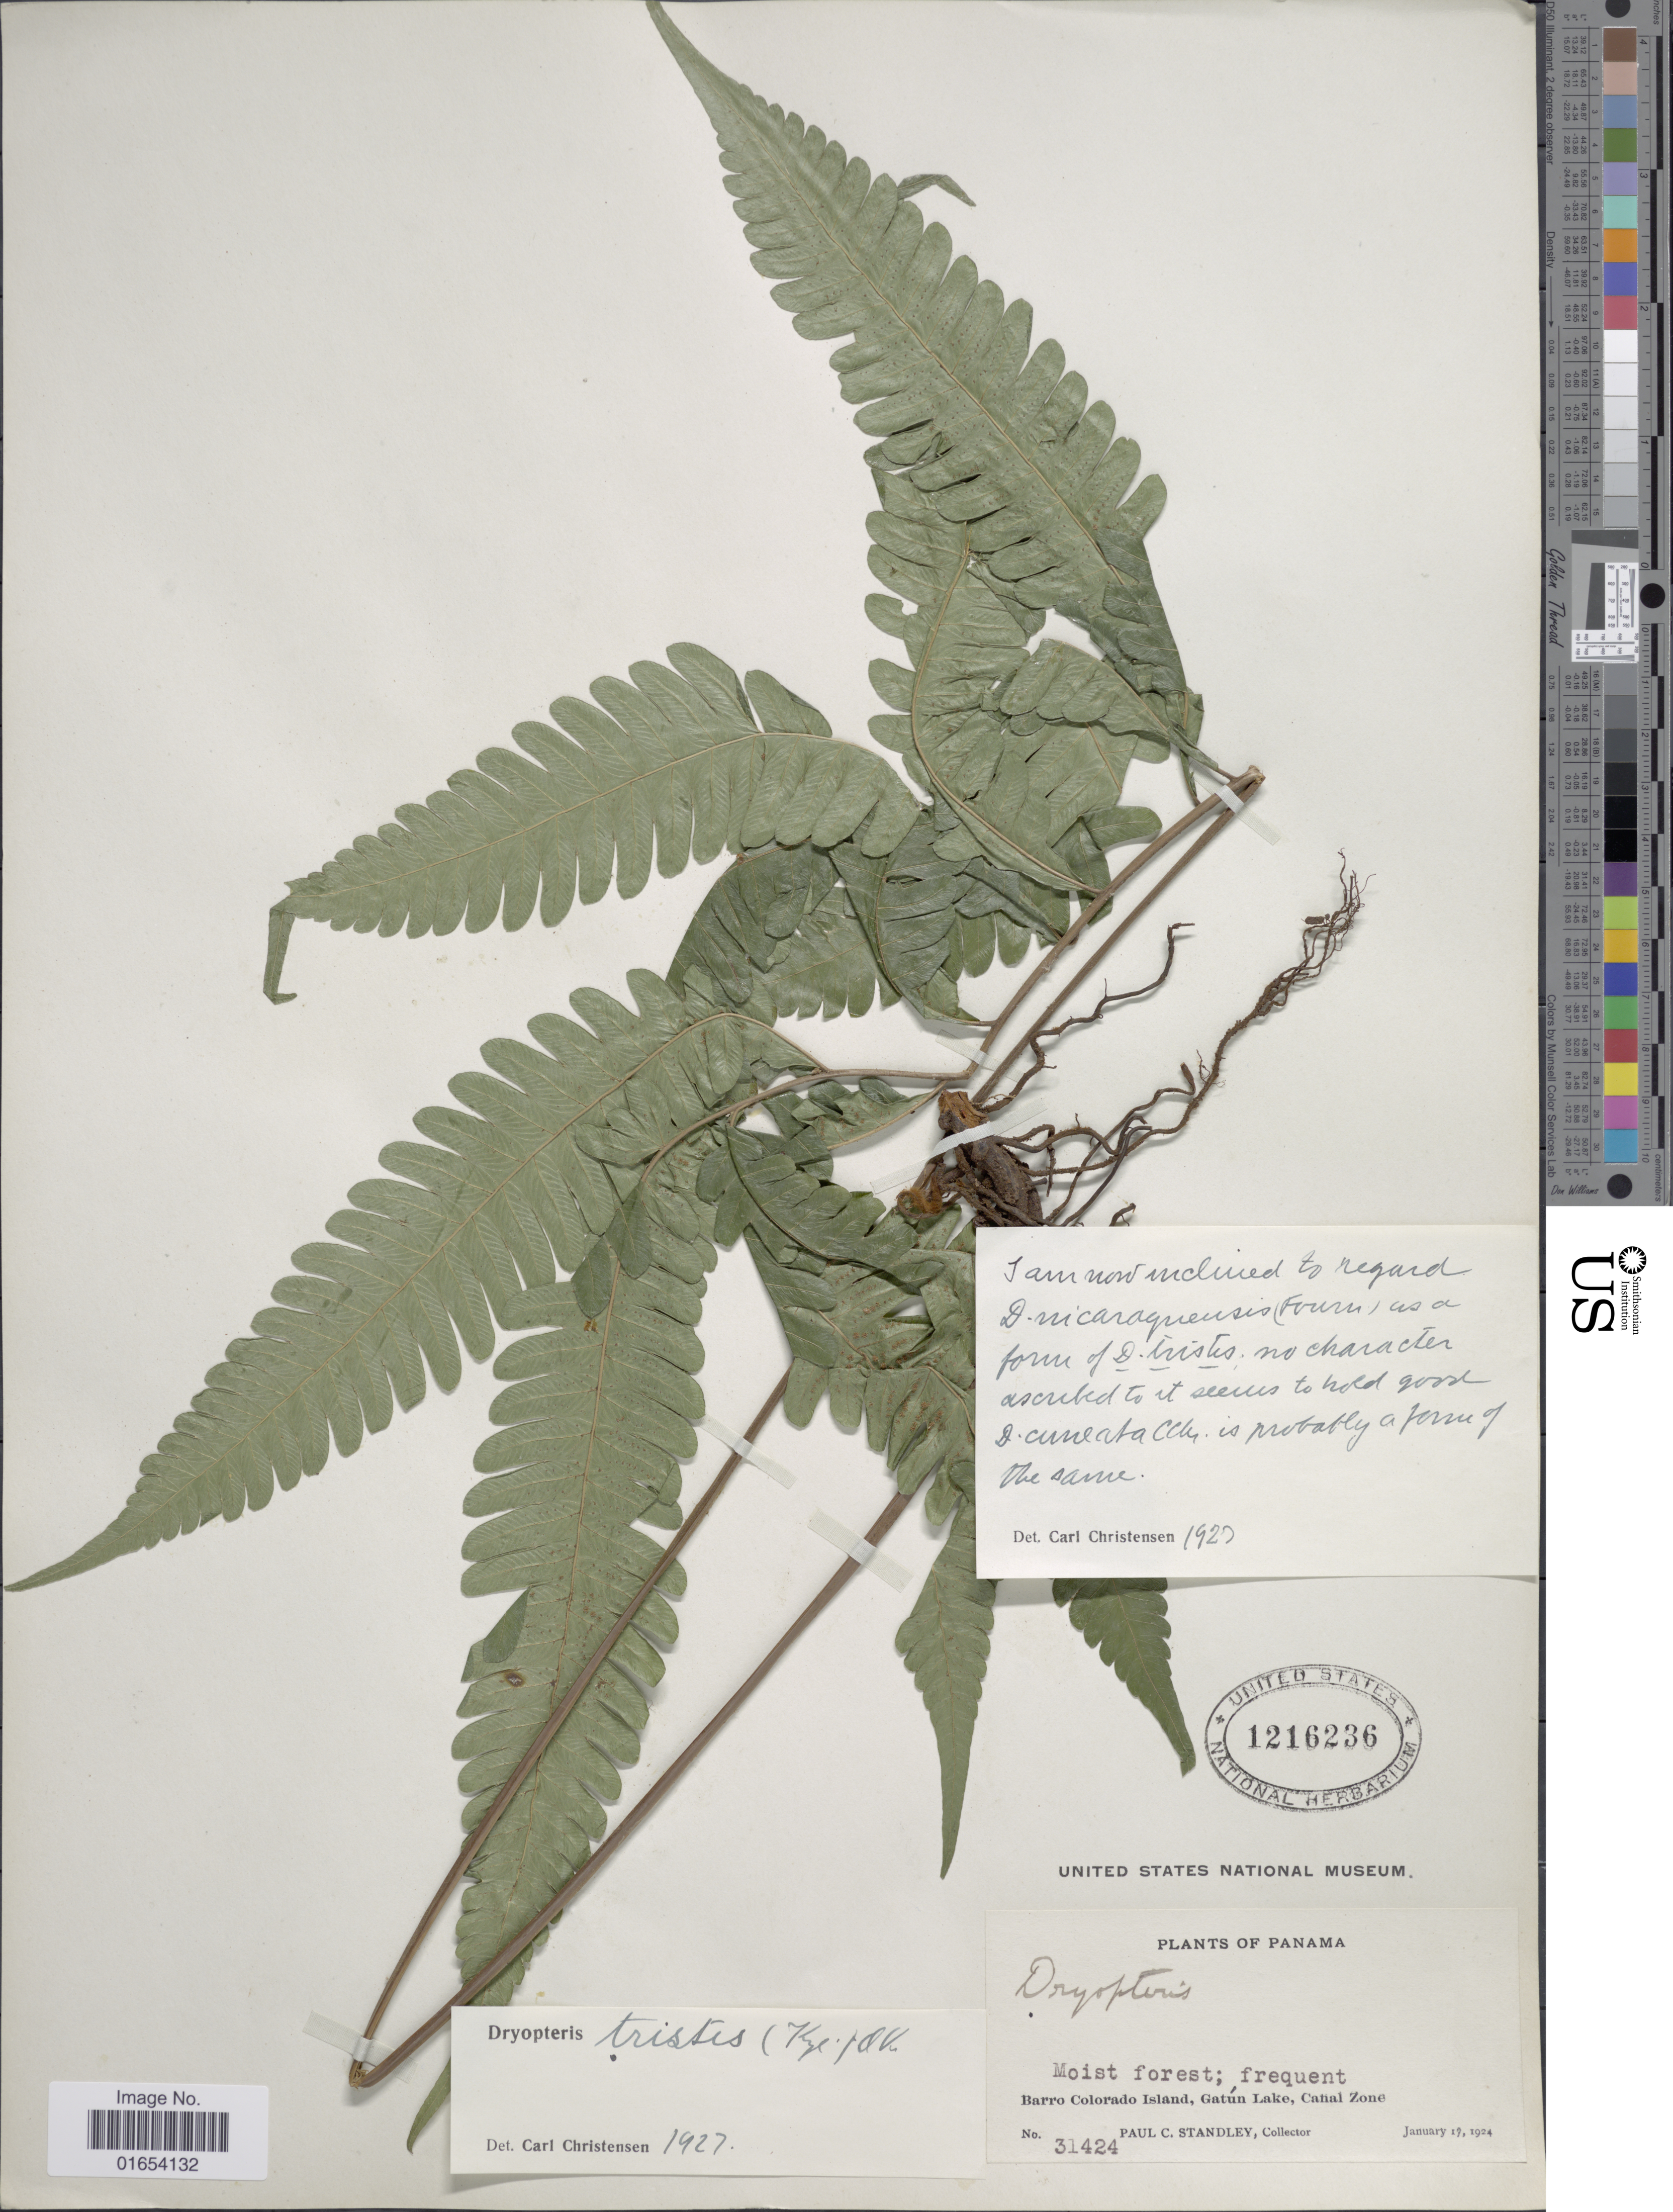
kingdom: Plantae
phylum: Tracheophyta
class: Polypodiopsida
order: Polypodiales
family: Thelypteridaceae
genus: Goniopteris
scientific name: Goniopteris nicaraguensis (C. Chr.) comb. nov., ined 2015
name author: (C. Chr.)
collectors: P. C. Standley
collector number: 31424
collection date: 1924-01-19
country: Panama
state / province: Panamá Oeste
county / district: Canal Zone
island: Barro Colorado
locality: Barro Colorado Island, Gatun Lake, Canal Zone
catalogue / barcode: US 1216236